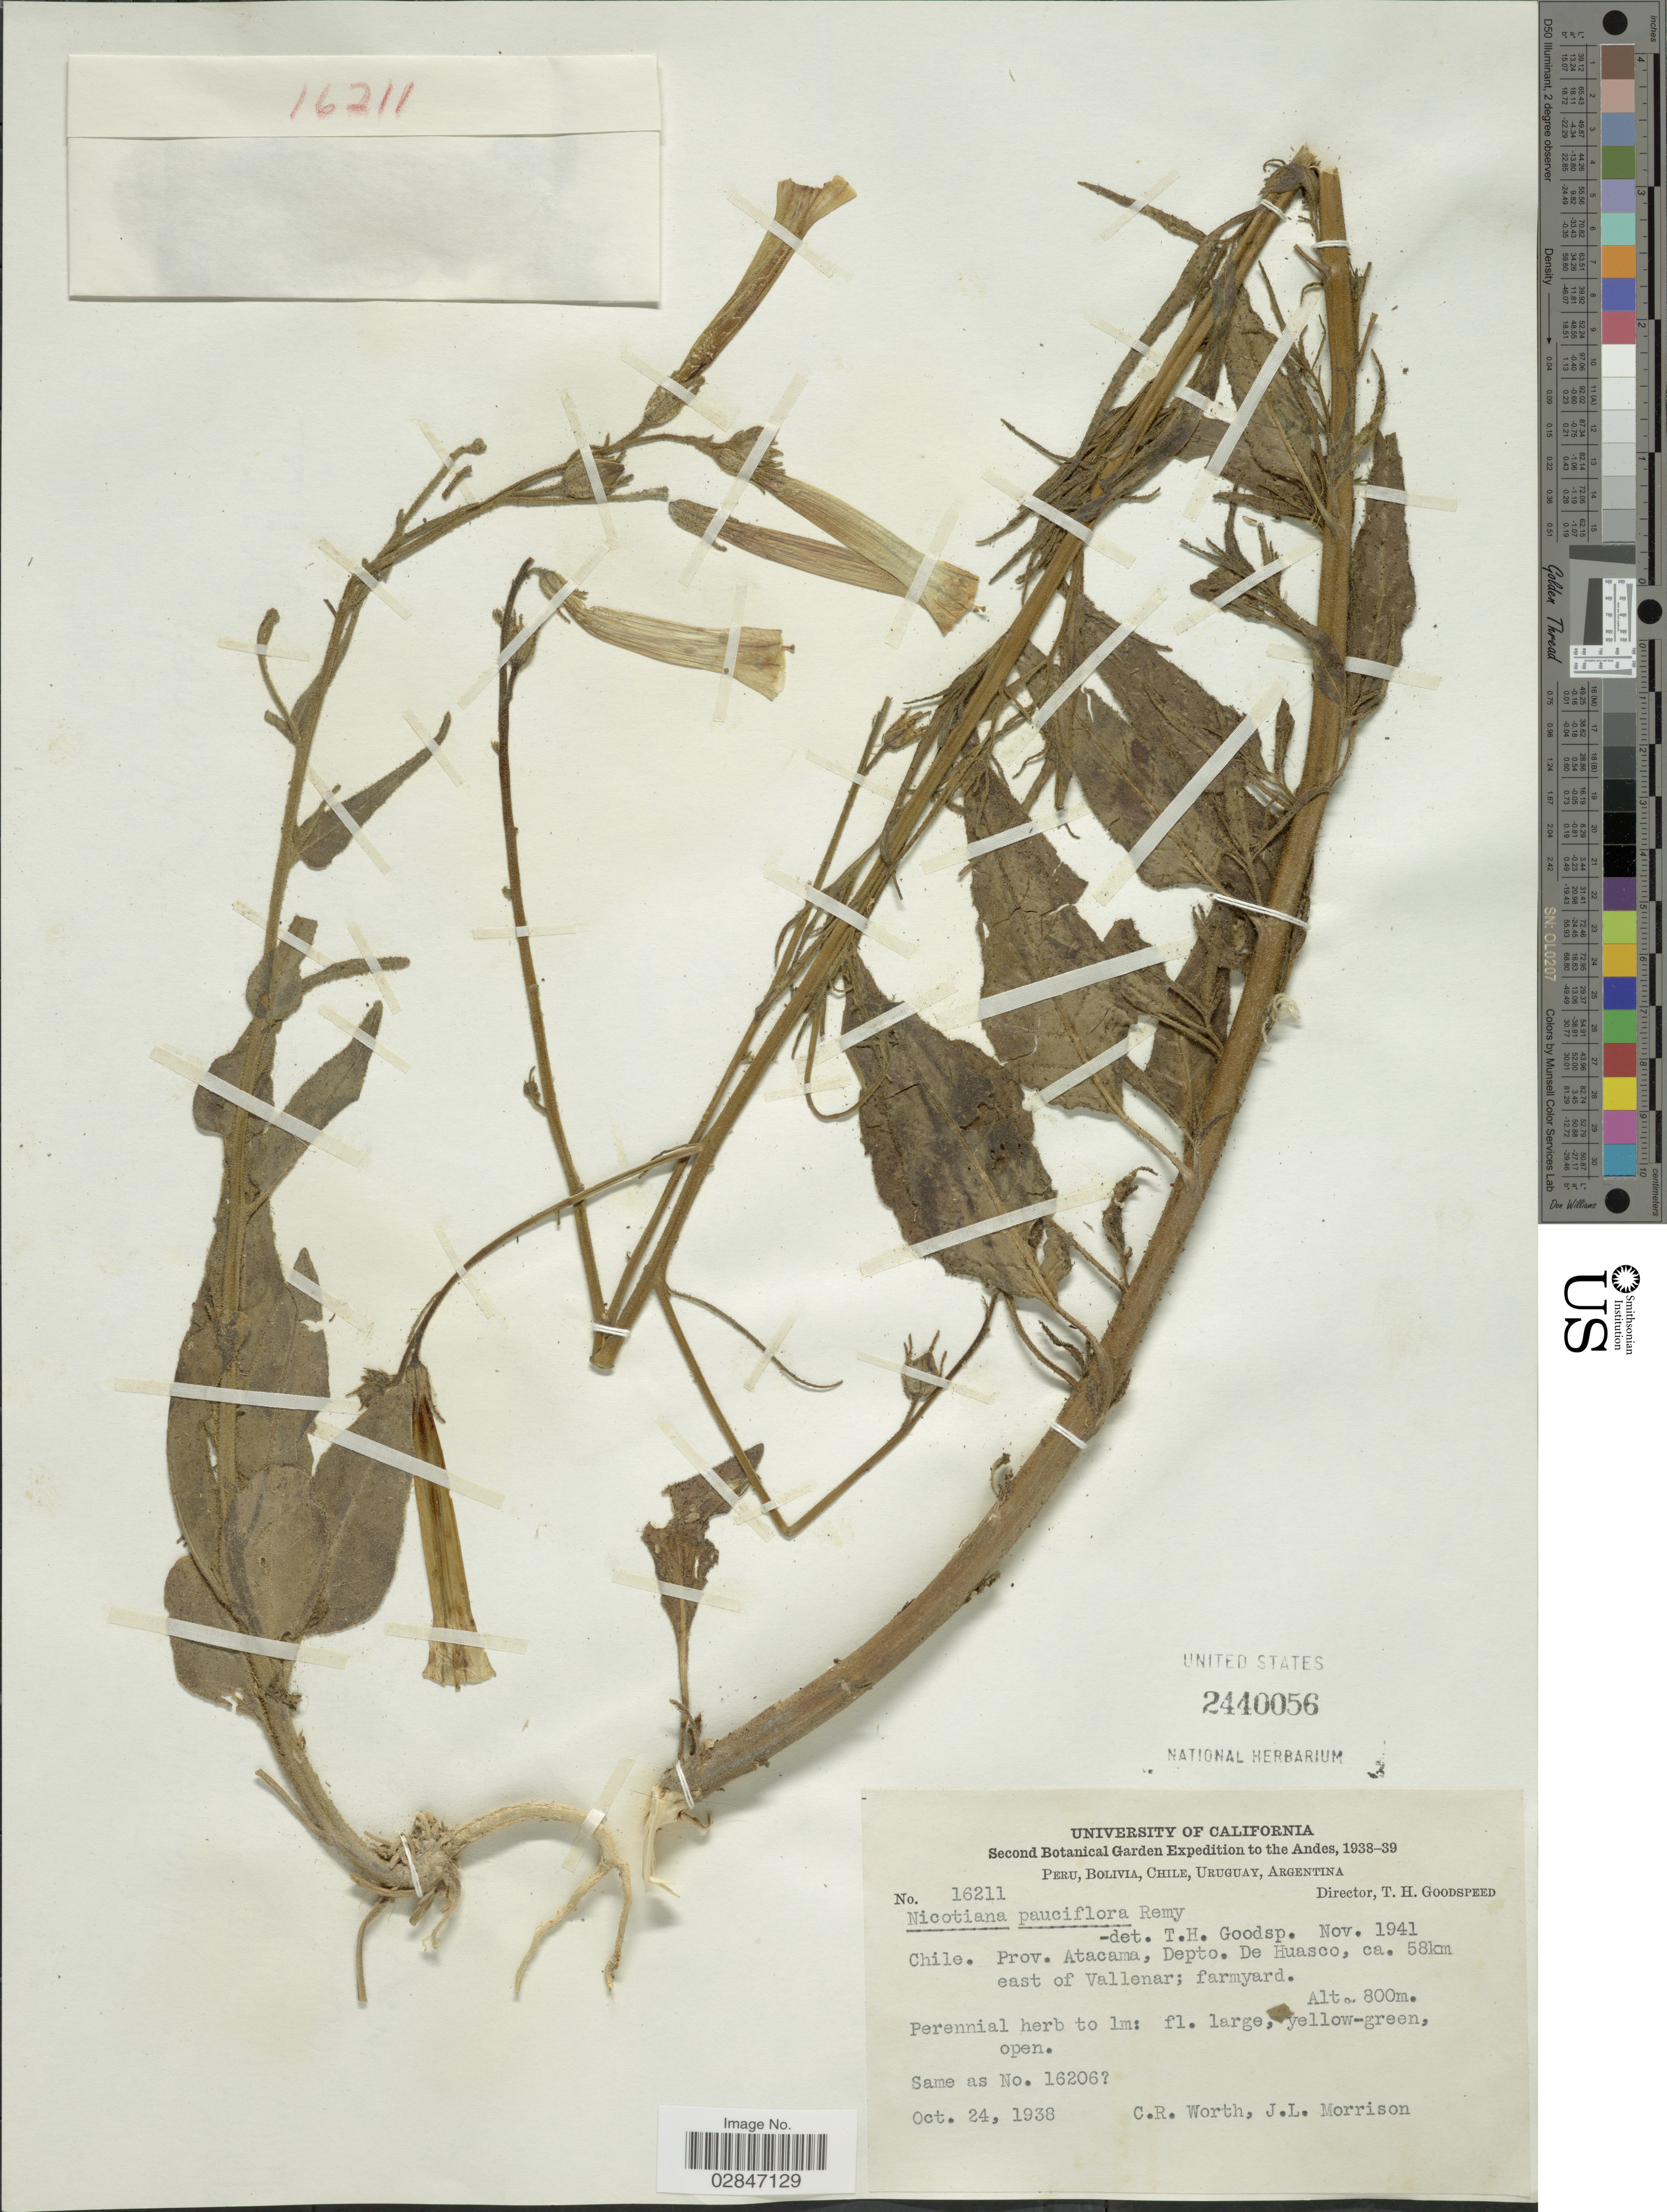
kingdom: Plantae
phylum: Tracheophyta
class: Magnoliopsida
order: Solanales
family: Solanaceae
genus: Nicotiana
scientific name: Nicotiana pauciflora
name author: J. Rémy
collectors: C. R. Worth & J. Morrison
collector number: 16211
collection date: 1938-10-24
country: Chile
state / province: Atacama (III)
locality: Prov. Atacama, Depto. De Huasco, ca. 58km east of Vallenar; farmyard, The Andes.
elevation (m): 800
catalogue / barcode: US 2440056